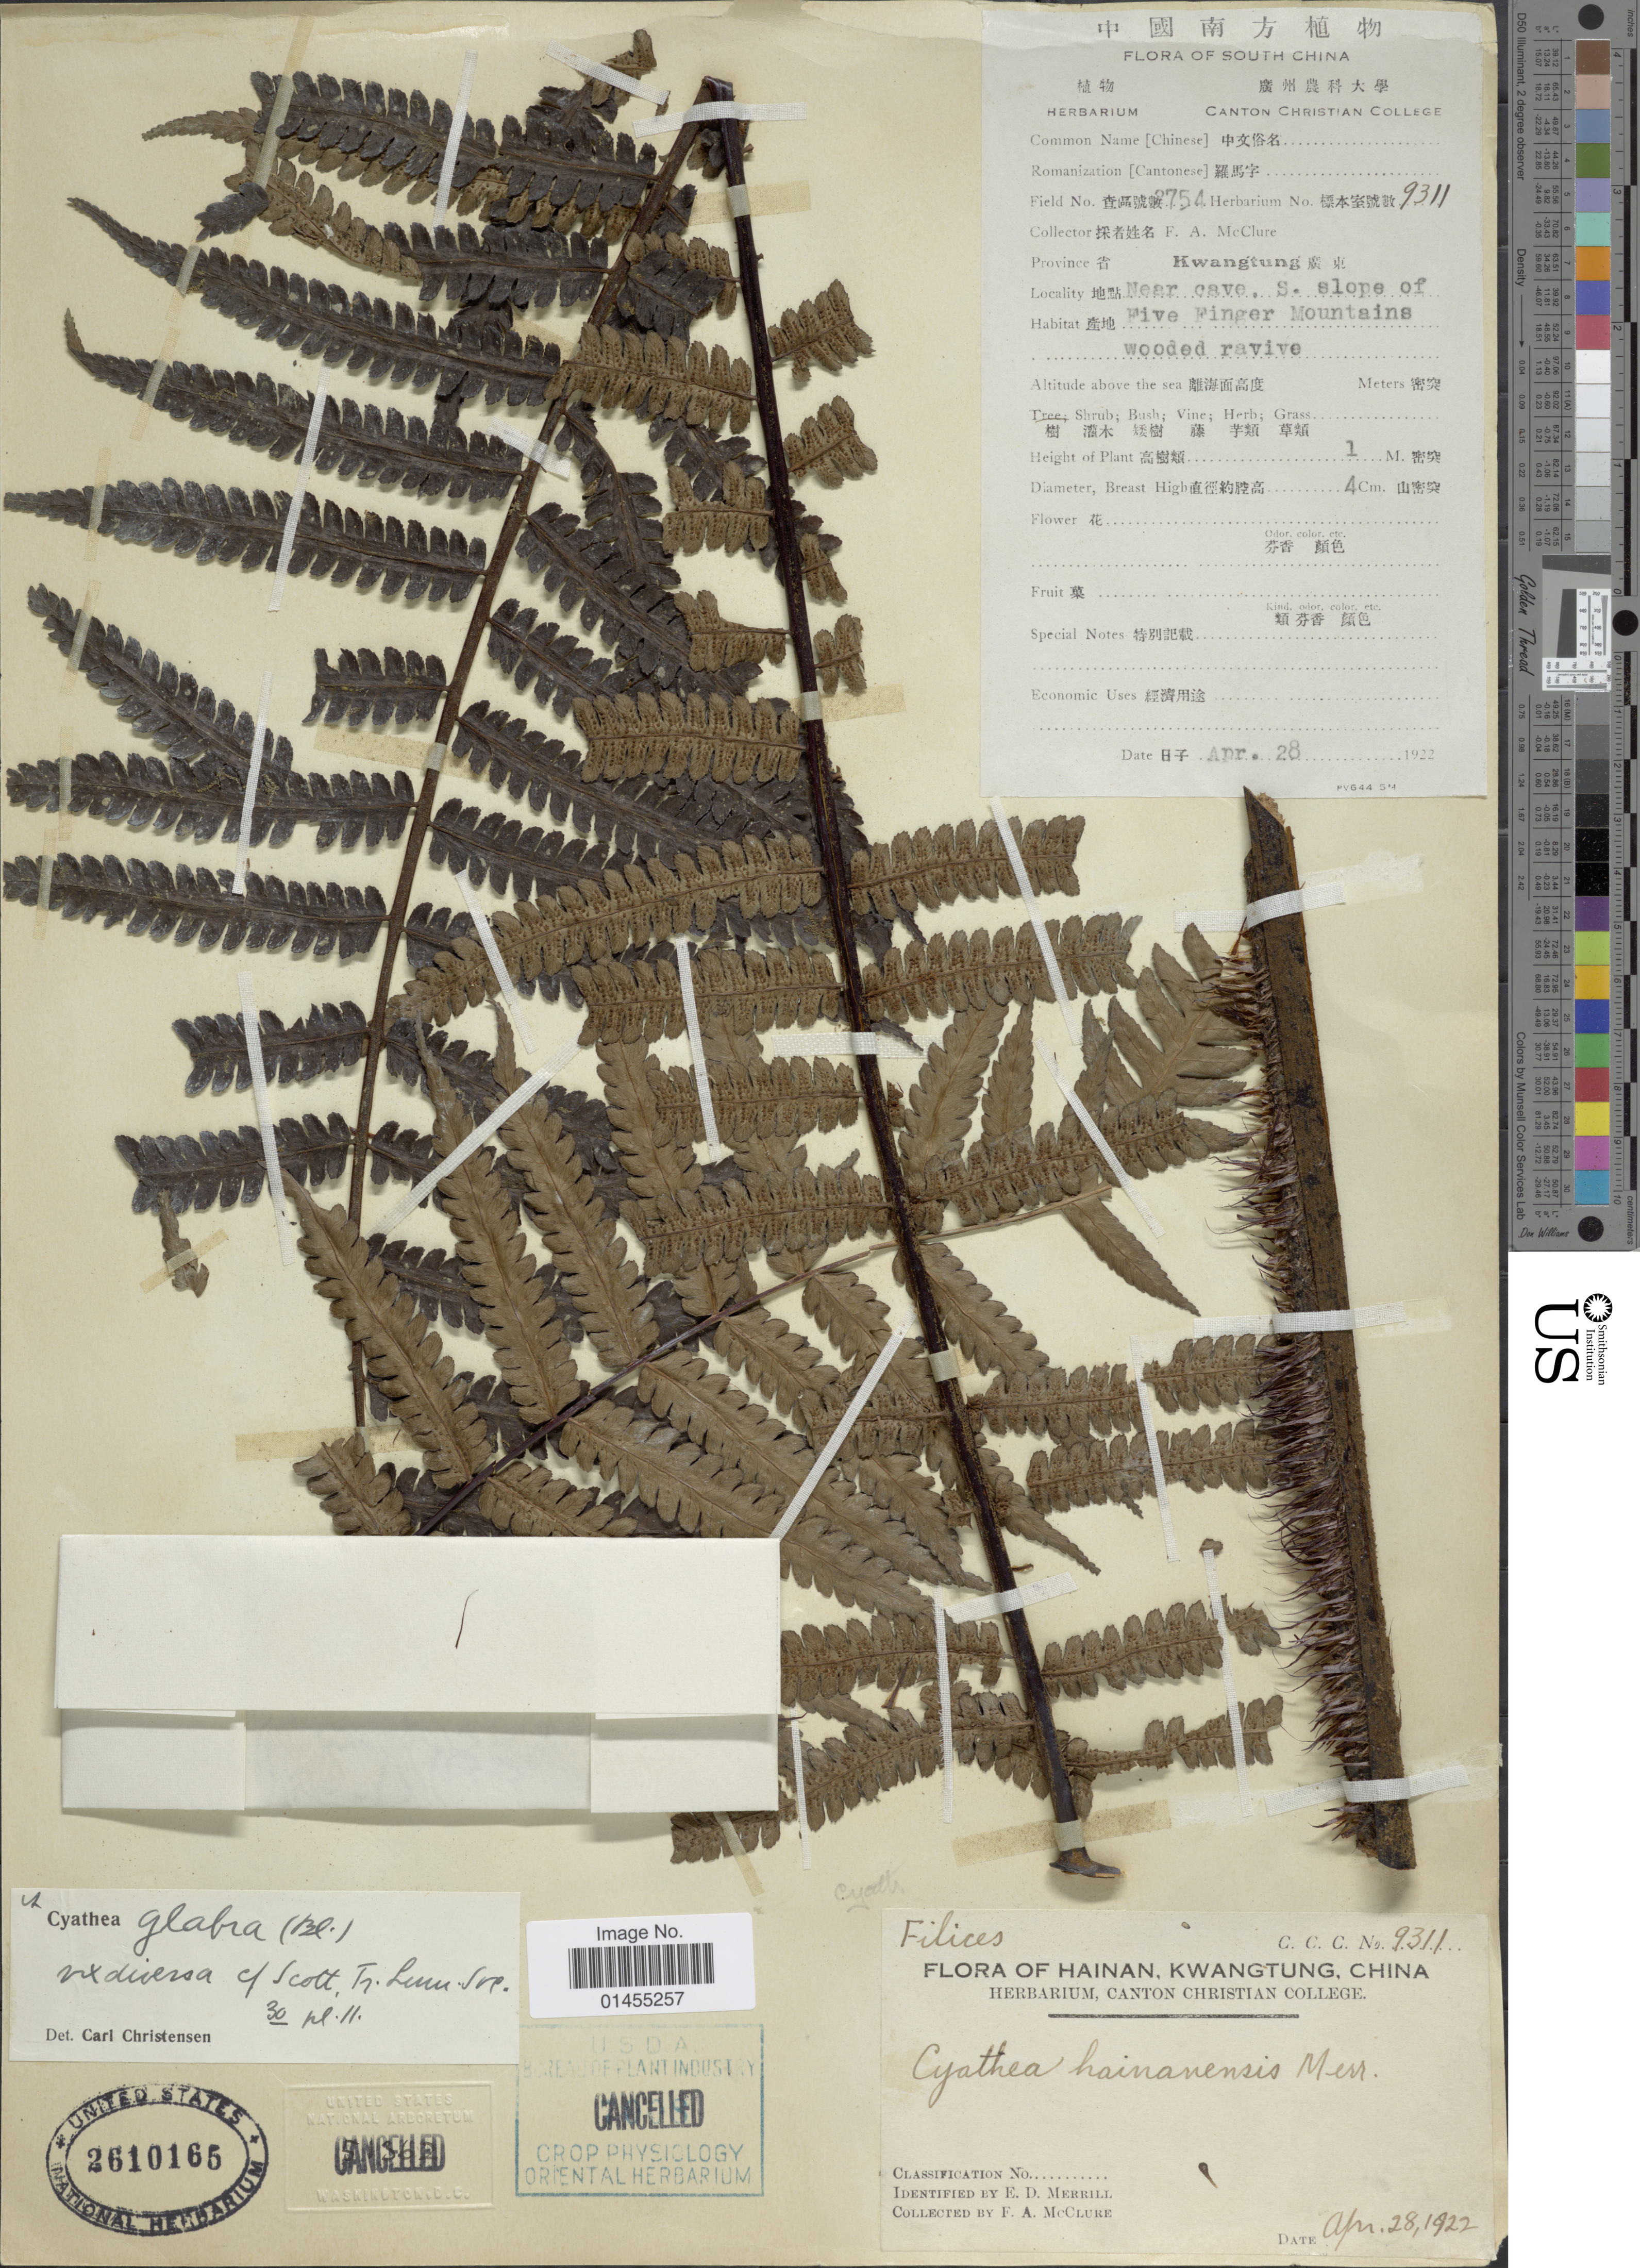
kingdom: Plantae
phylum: Tracheophyta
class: Polypodiopsida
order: Cyatheales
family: Cyatheaceae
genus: Alsophila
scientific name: Alsophila glabra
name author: (Blume) Hook.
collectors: F. A. McClure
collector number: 2754/9311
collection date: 1922-04-28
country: China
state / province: Guangdong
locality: Hainan, South China, Kwangtung, near cave. S. slope Five Finger Mountains wooded ravive. [interpreted]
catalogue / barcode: US 2610165